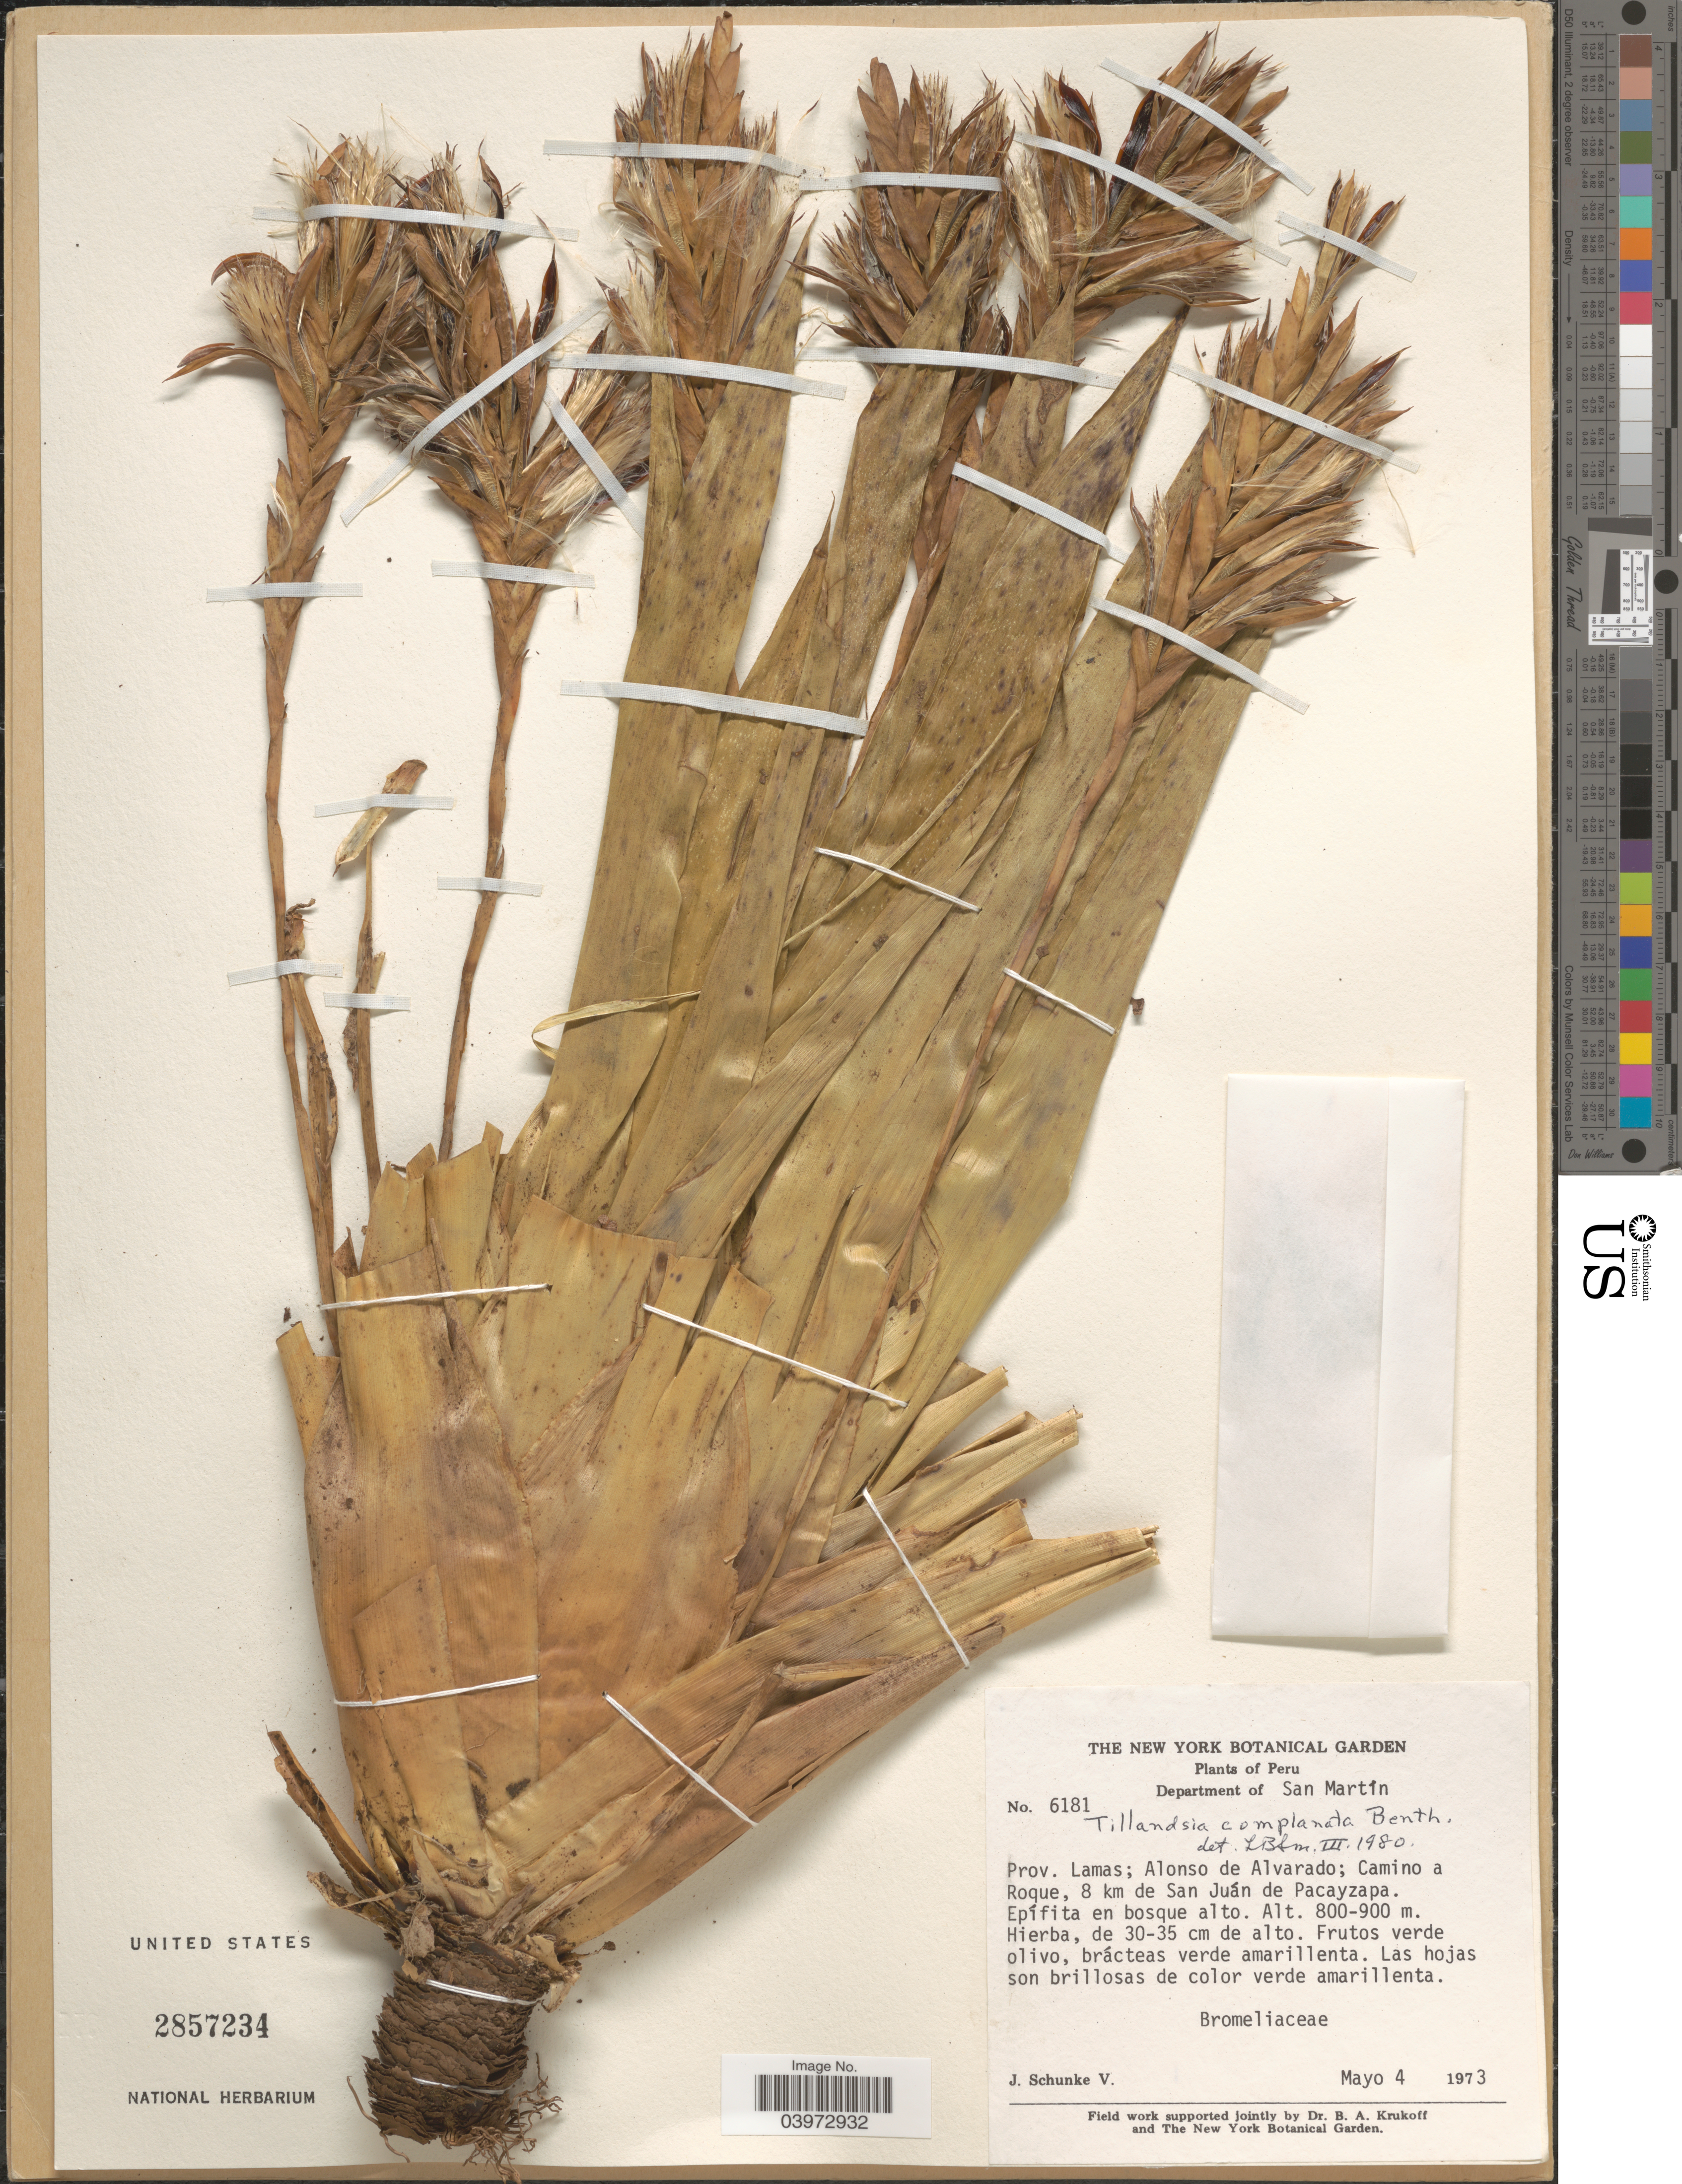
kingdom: Plantae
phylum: Tracheophyta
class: Liliopsida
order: Poales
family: Bromeliaceae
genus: Tillandsia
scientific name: Tillandsia complanata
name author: Benth.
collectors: J. Schunke Vigo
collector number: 6181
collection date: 1973-05-04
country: Peru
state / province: San Martín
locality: Department of San Martin. Prov. Lamas; Alonso de Alvarado; Camino a Roque, 8 km de San Juán de Pacayzapa.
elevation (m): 800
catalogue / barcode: US 2857234